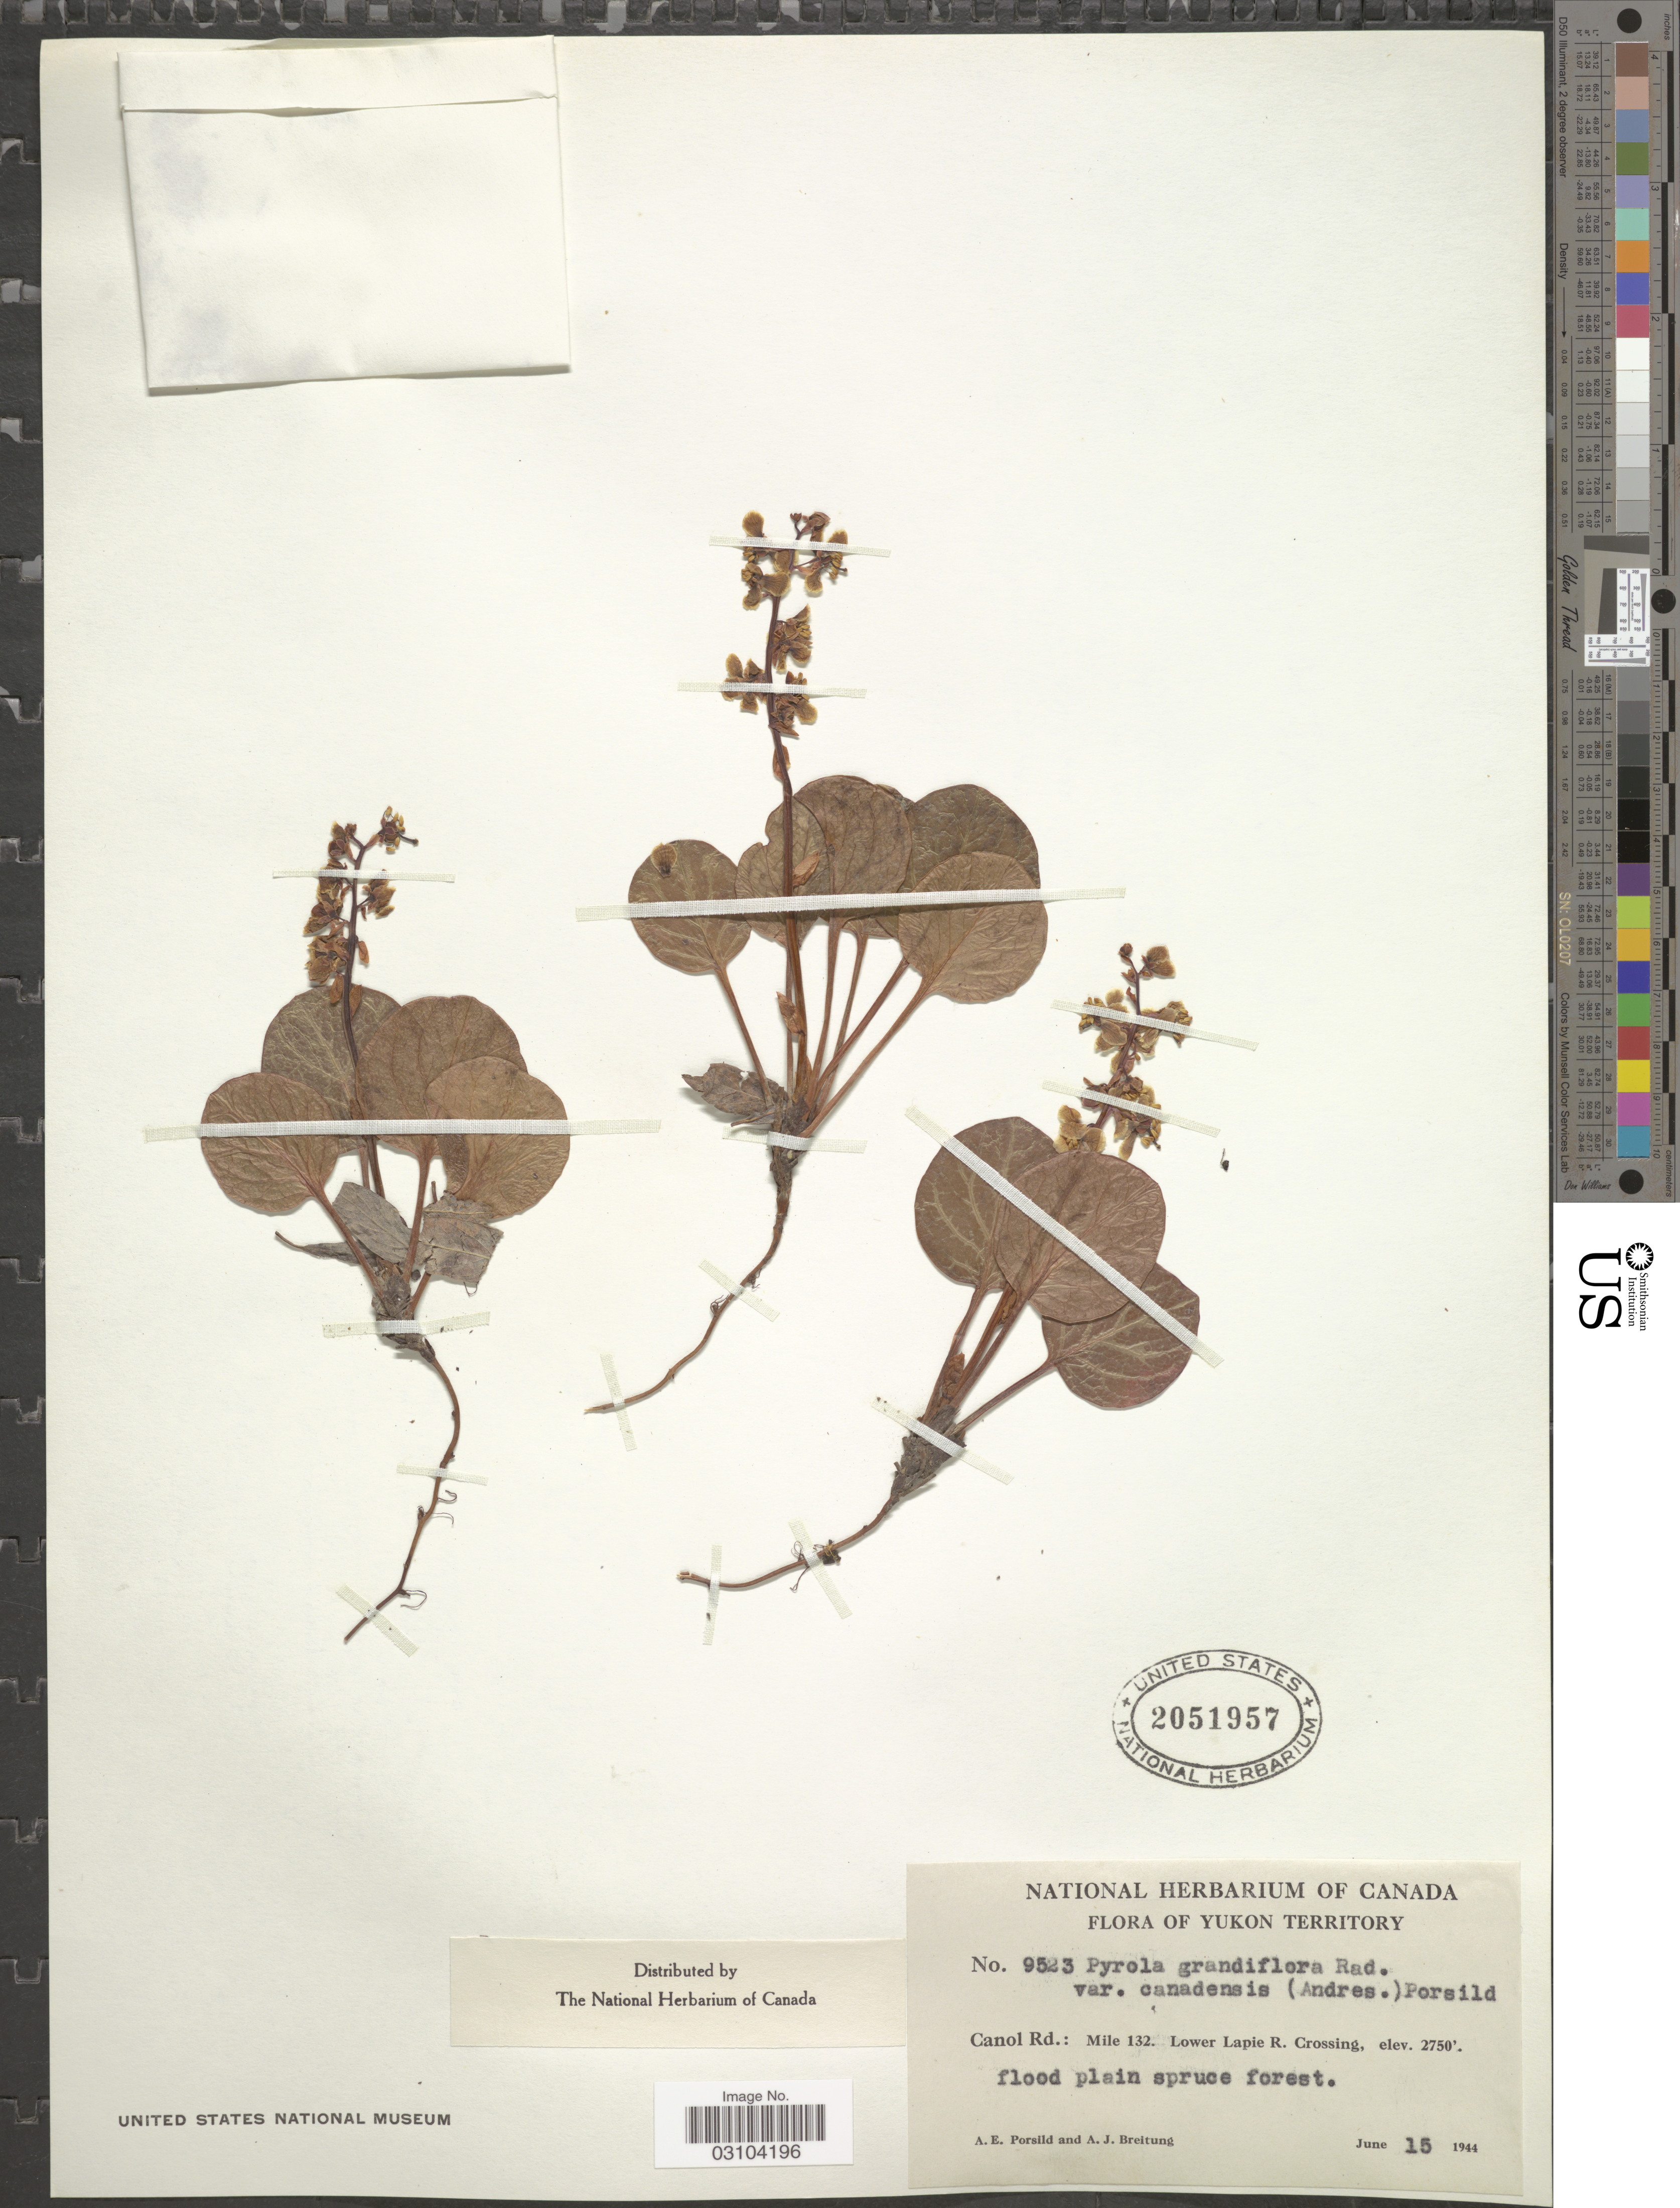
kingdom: Plantae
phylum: Tracheophyta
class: Magnoliopsida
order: Ericales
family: Ericaceae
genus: Pyrola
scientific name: Pyrola grandiflora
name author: Radius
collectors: A. E. Porsild & A. Breitung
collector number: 9523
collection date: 1944-06-15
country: Canada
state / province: Yukon Territory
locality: Canol Rd.: Mile 132. Lower Lapie R. Crossing.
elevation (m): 838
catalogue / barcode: US 2051957